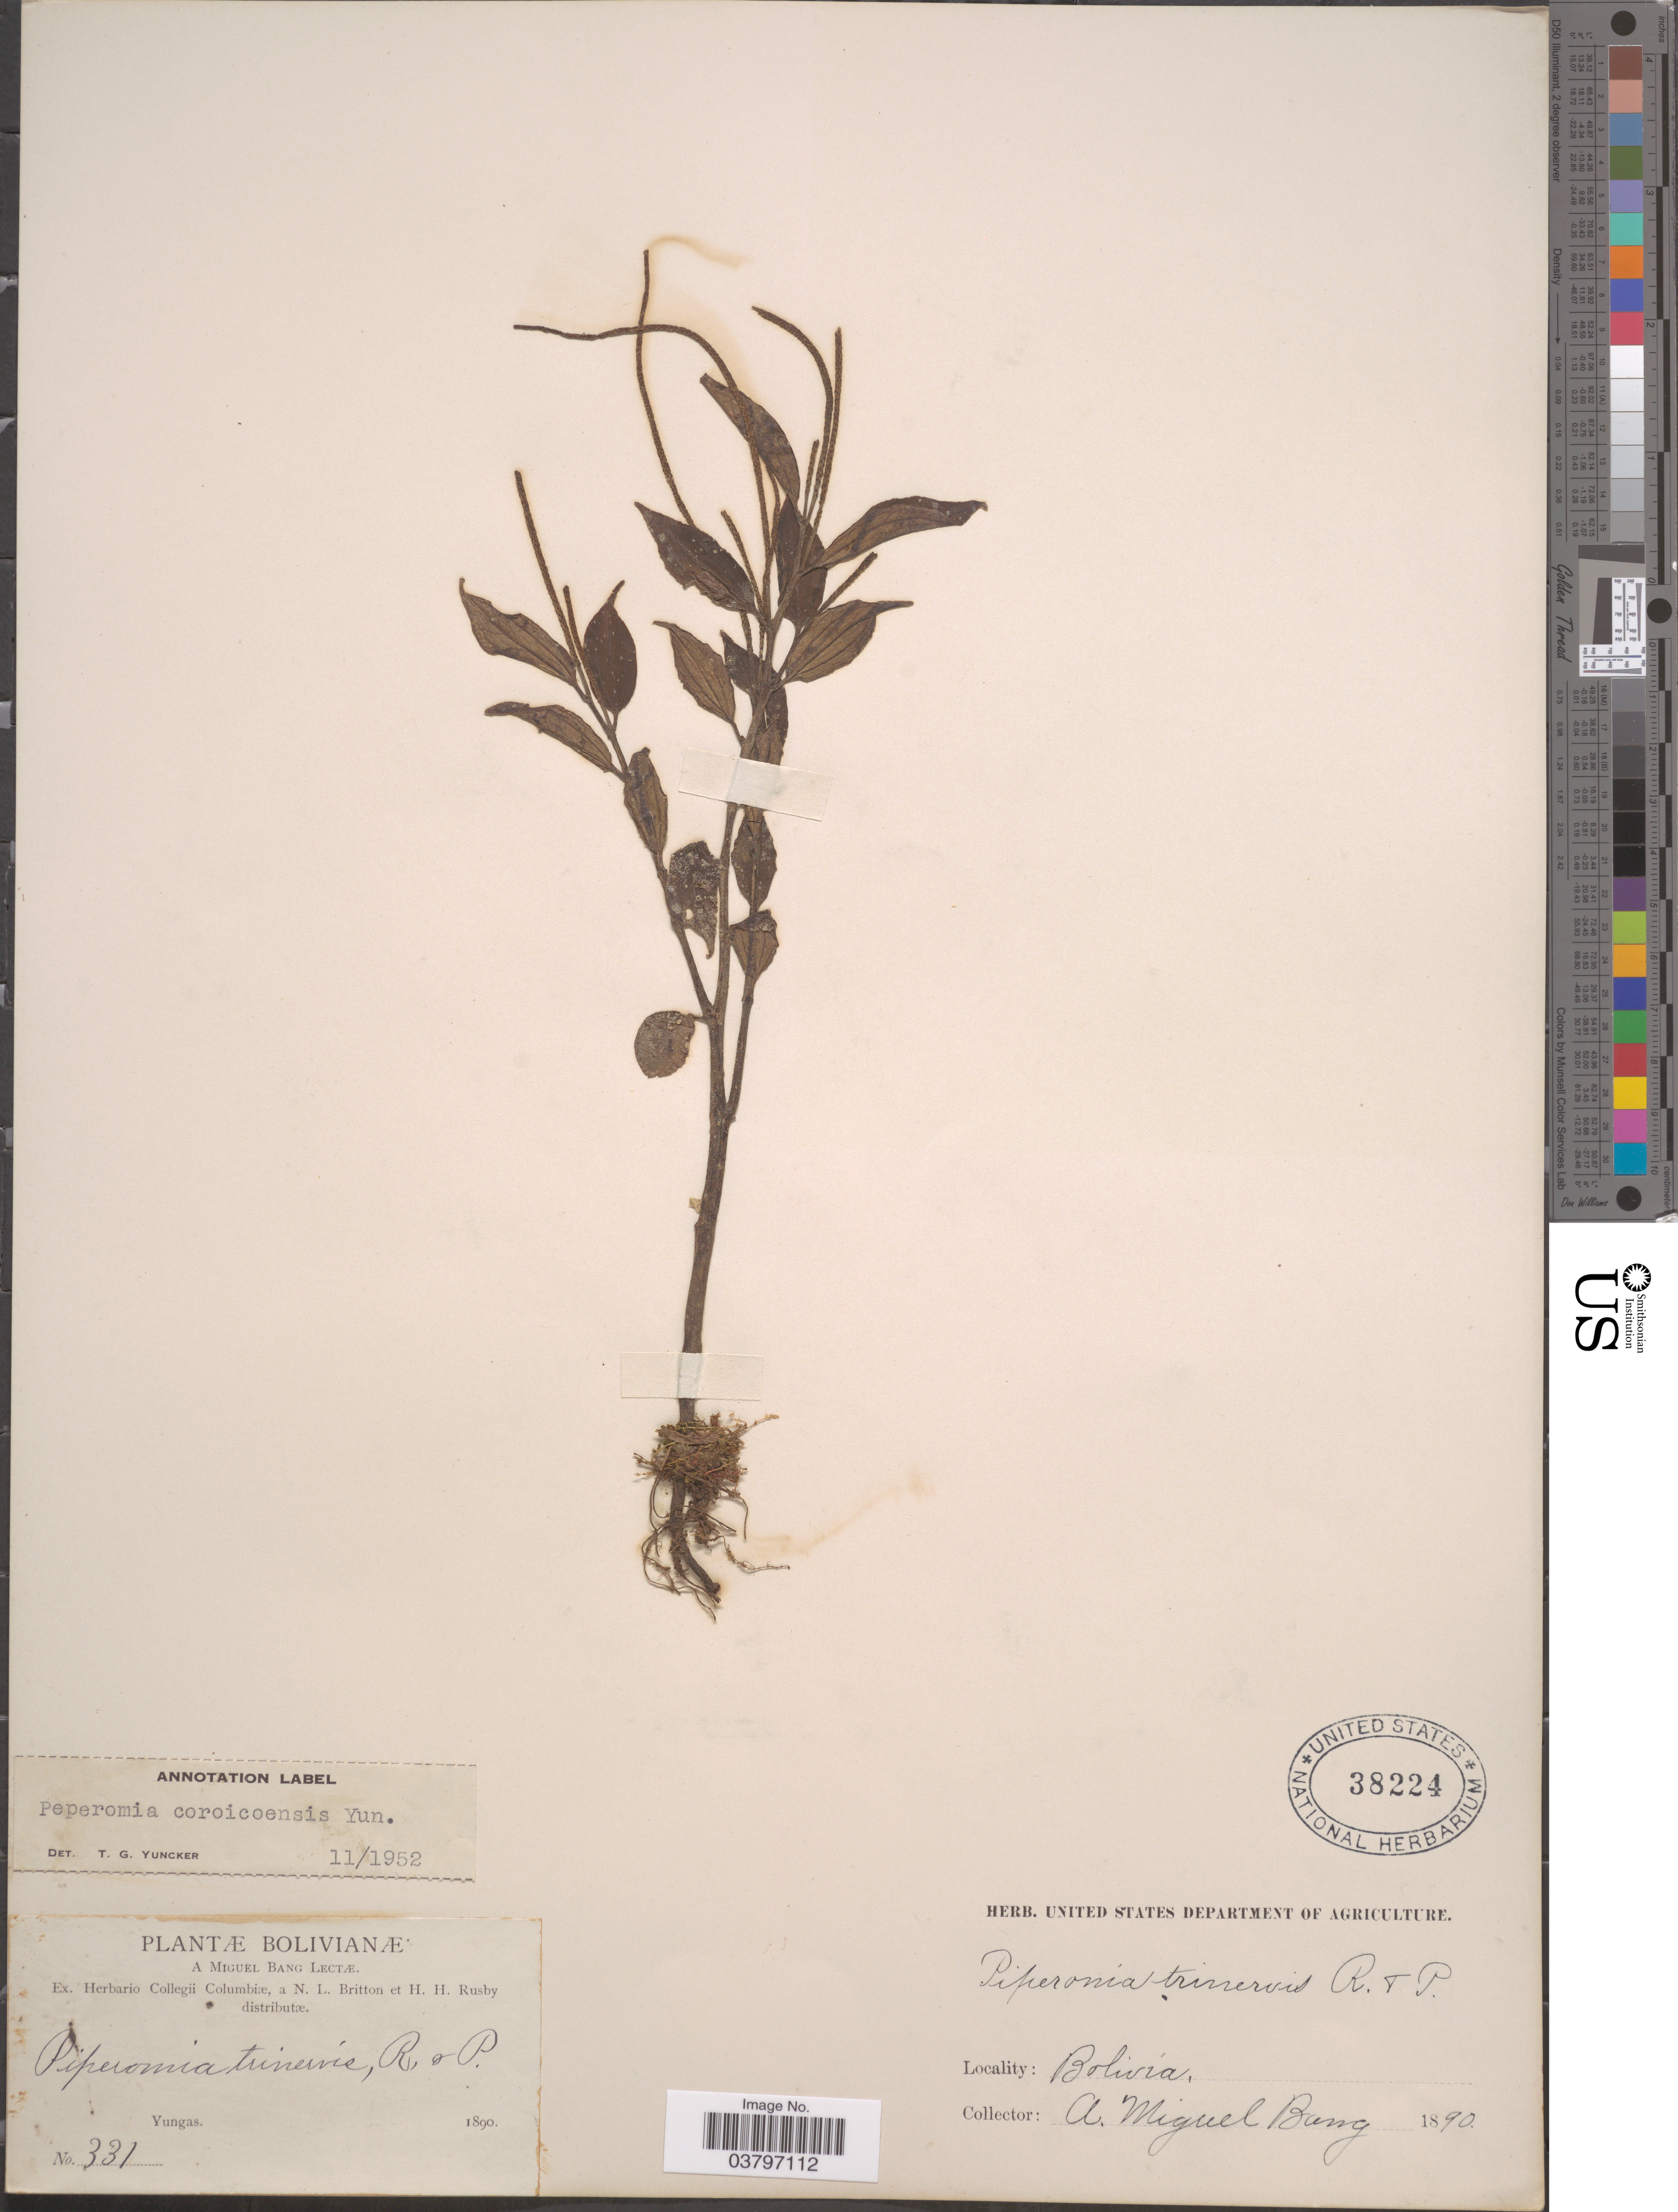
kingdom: Plantae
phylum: Tracheophyta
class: Magnoliopsida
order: Piperales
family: Piperaceae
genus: Peperomia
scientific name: Peperomia coroicoensis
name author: Yunck.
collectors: M. Bang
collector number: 331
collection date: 1890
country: Bolivia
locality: Yungas.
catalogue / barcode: US 38224